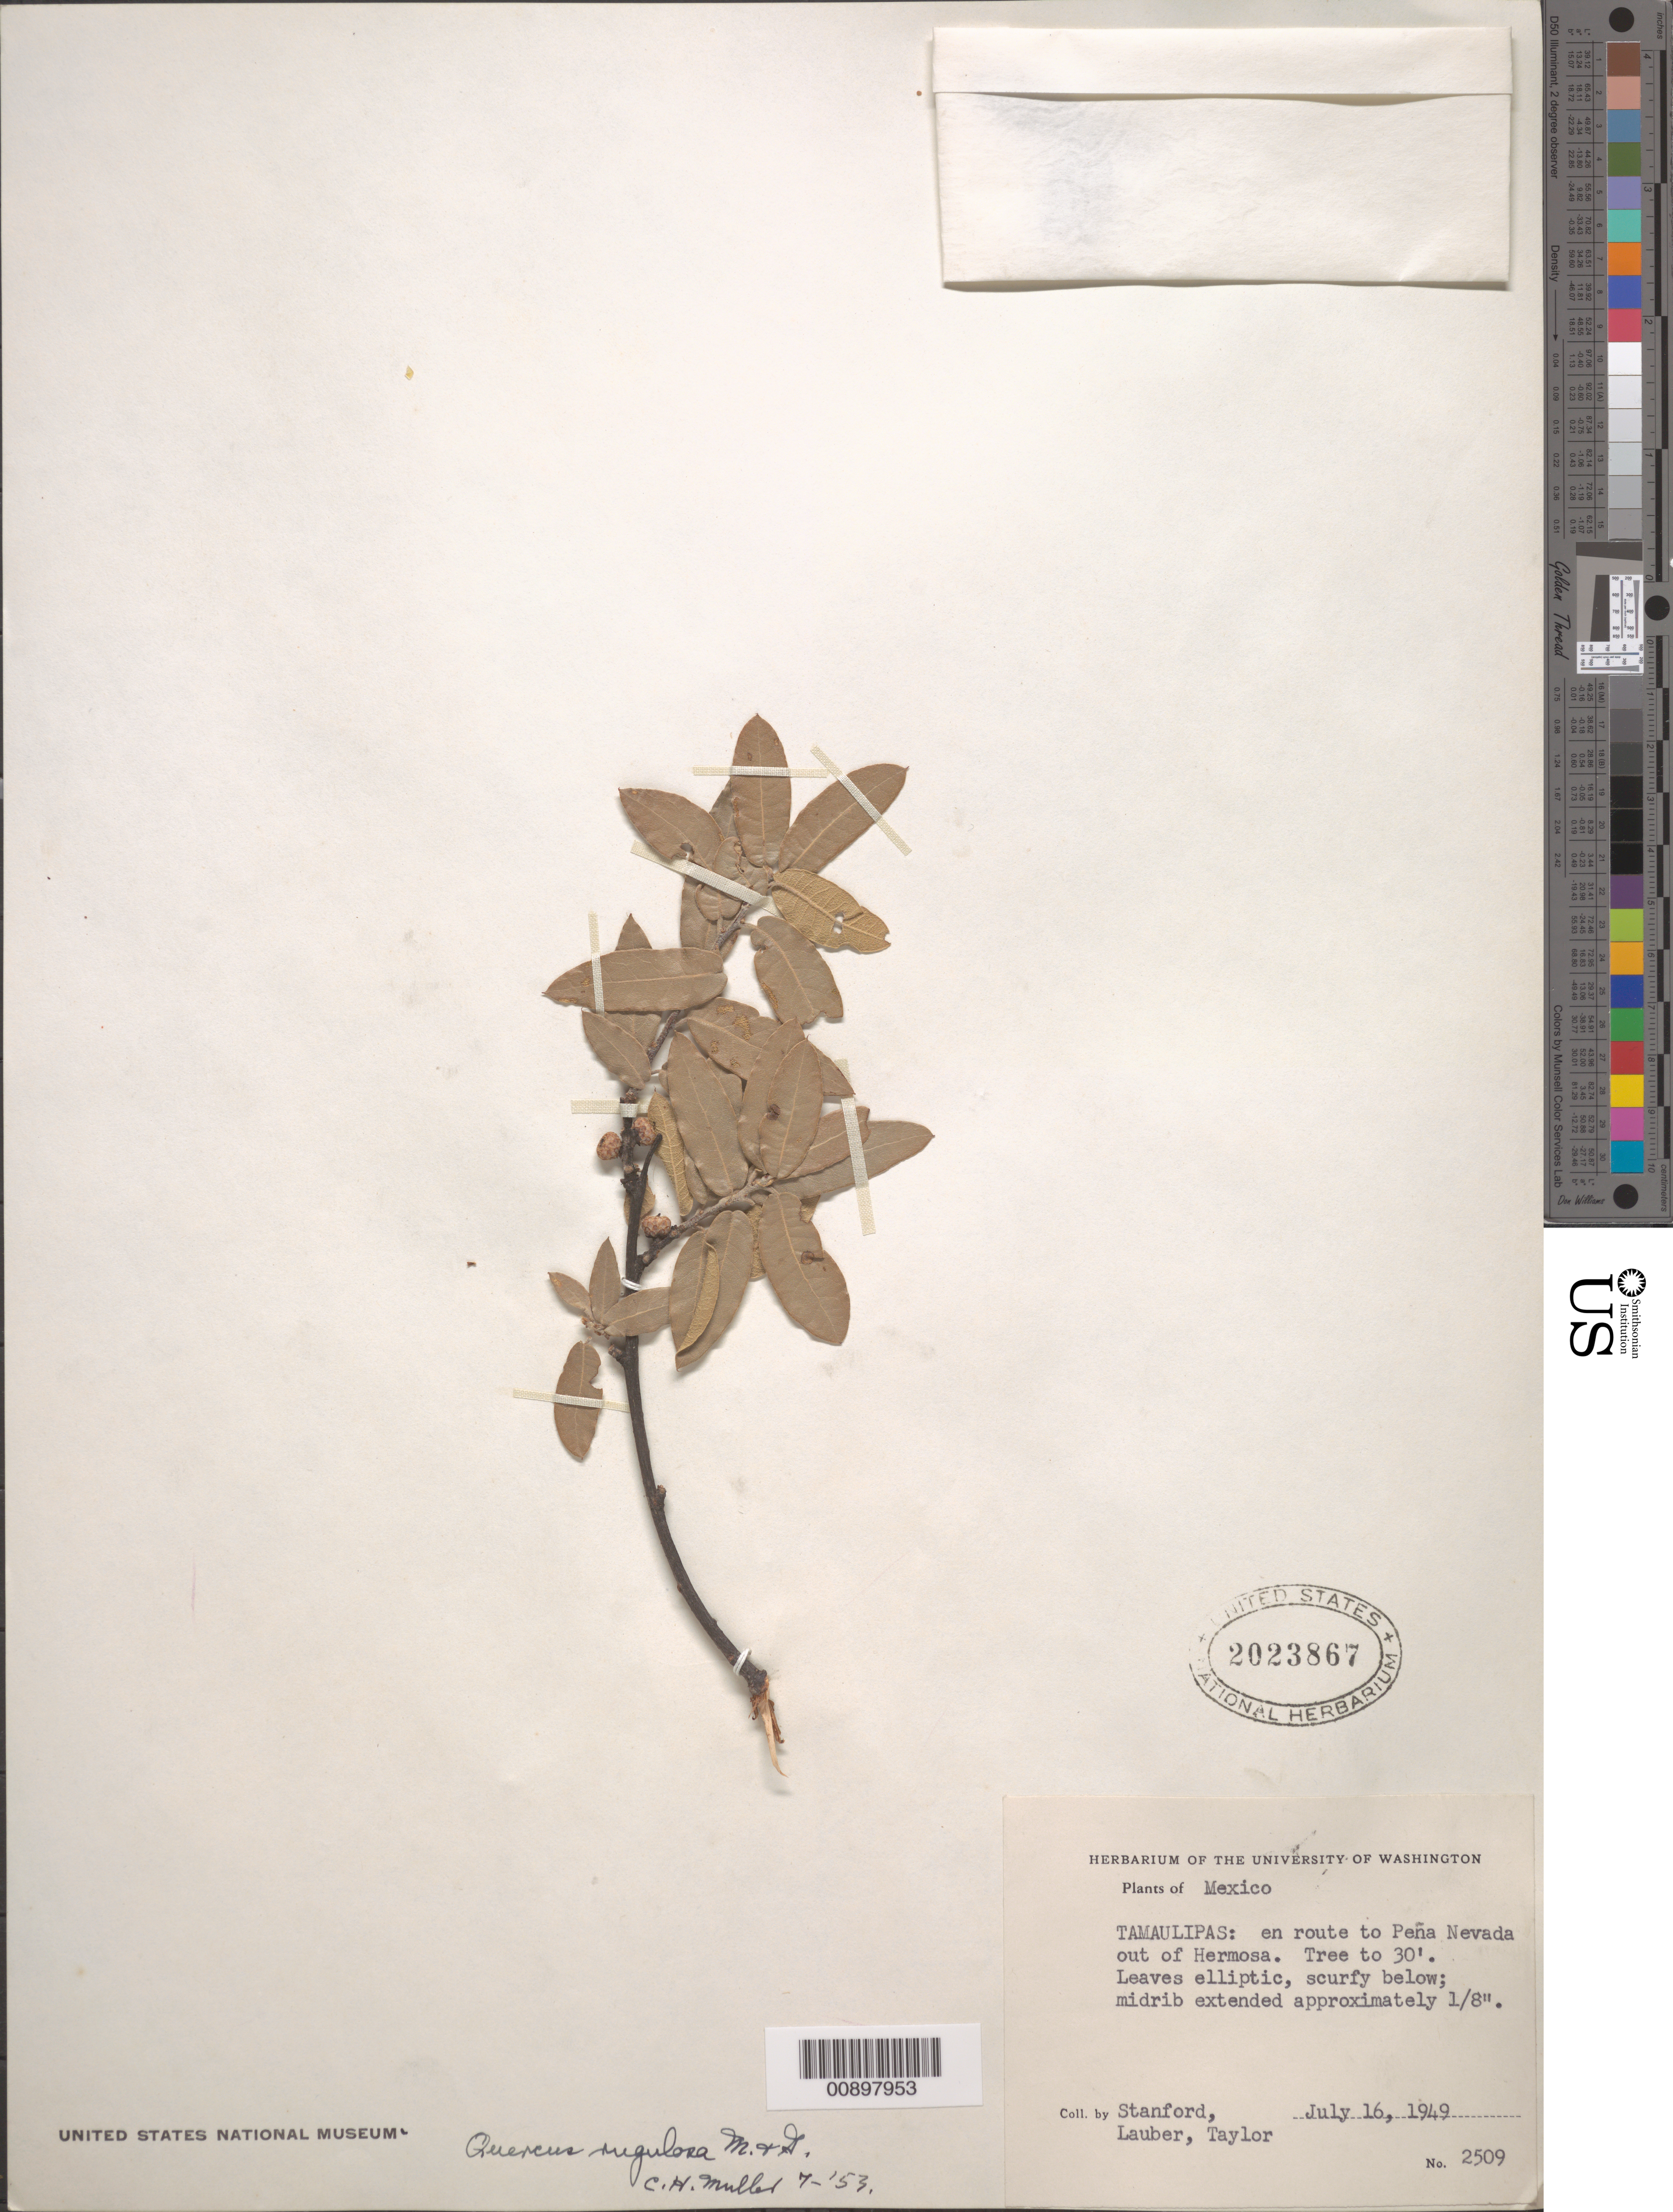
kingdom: Plantae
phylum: Tracheophyta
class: Magnoliopsida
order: Fagales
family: Fagaceae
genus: Quercus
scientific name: Quercus rugulosa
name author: M. Martens & Galeotti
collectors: -. Stanford, Lauber, -- & -- Taylor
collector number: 2509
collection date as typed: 16 Jul 1949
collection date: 1949-07-16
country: Mexico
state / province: Tamaulipas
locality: Tamaulipas, en route to Peña Nevada out of Hermosa.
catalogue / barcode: US 2023867